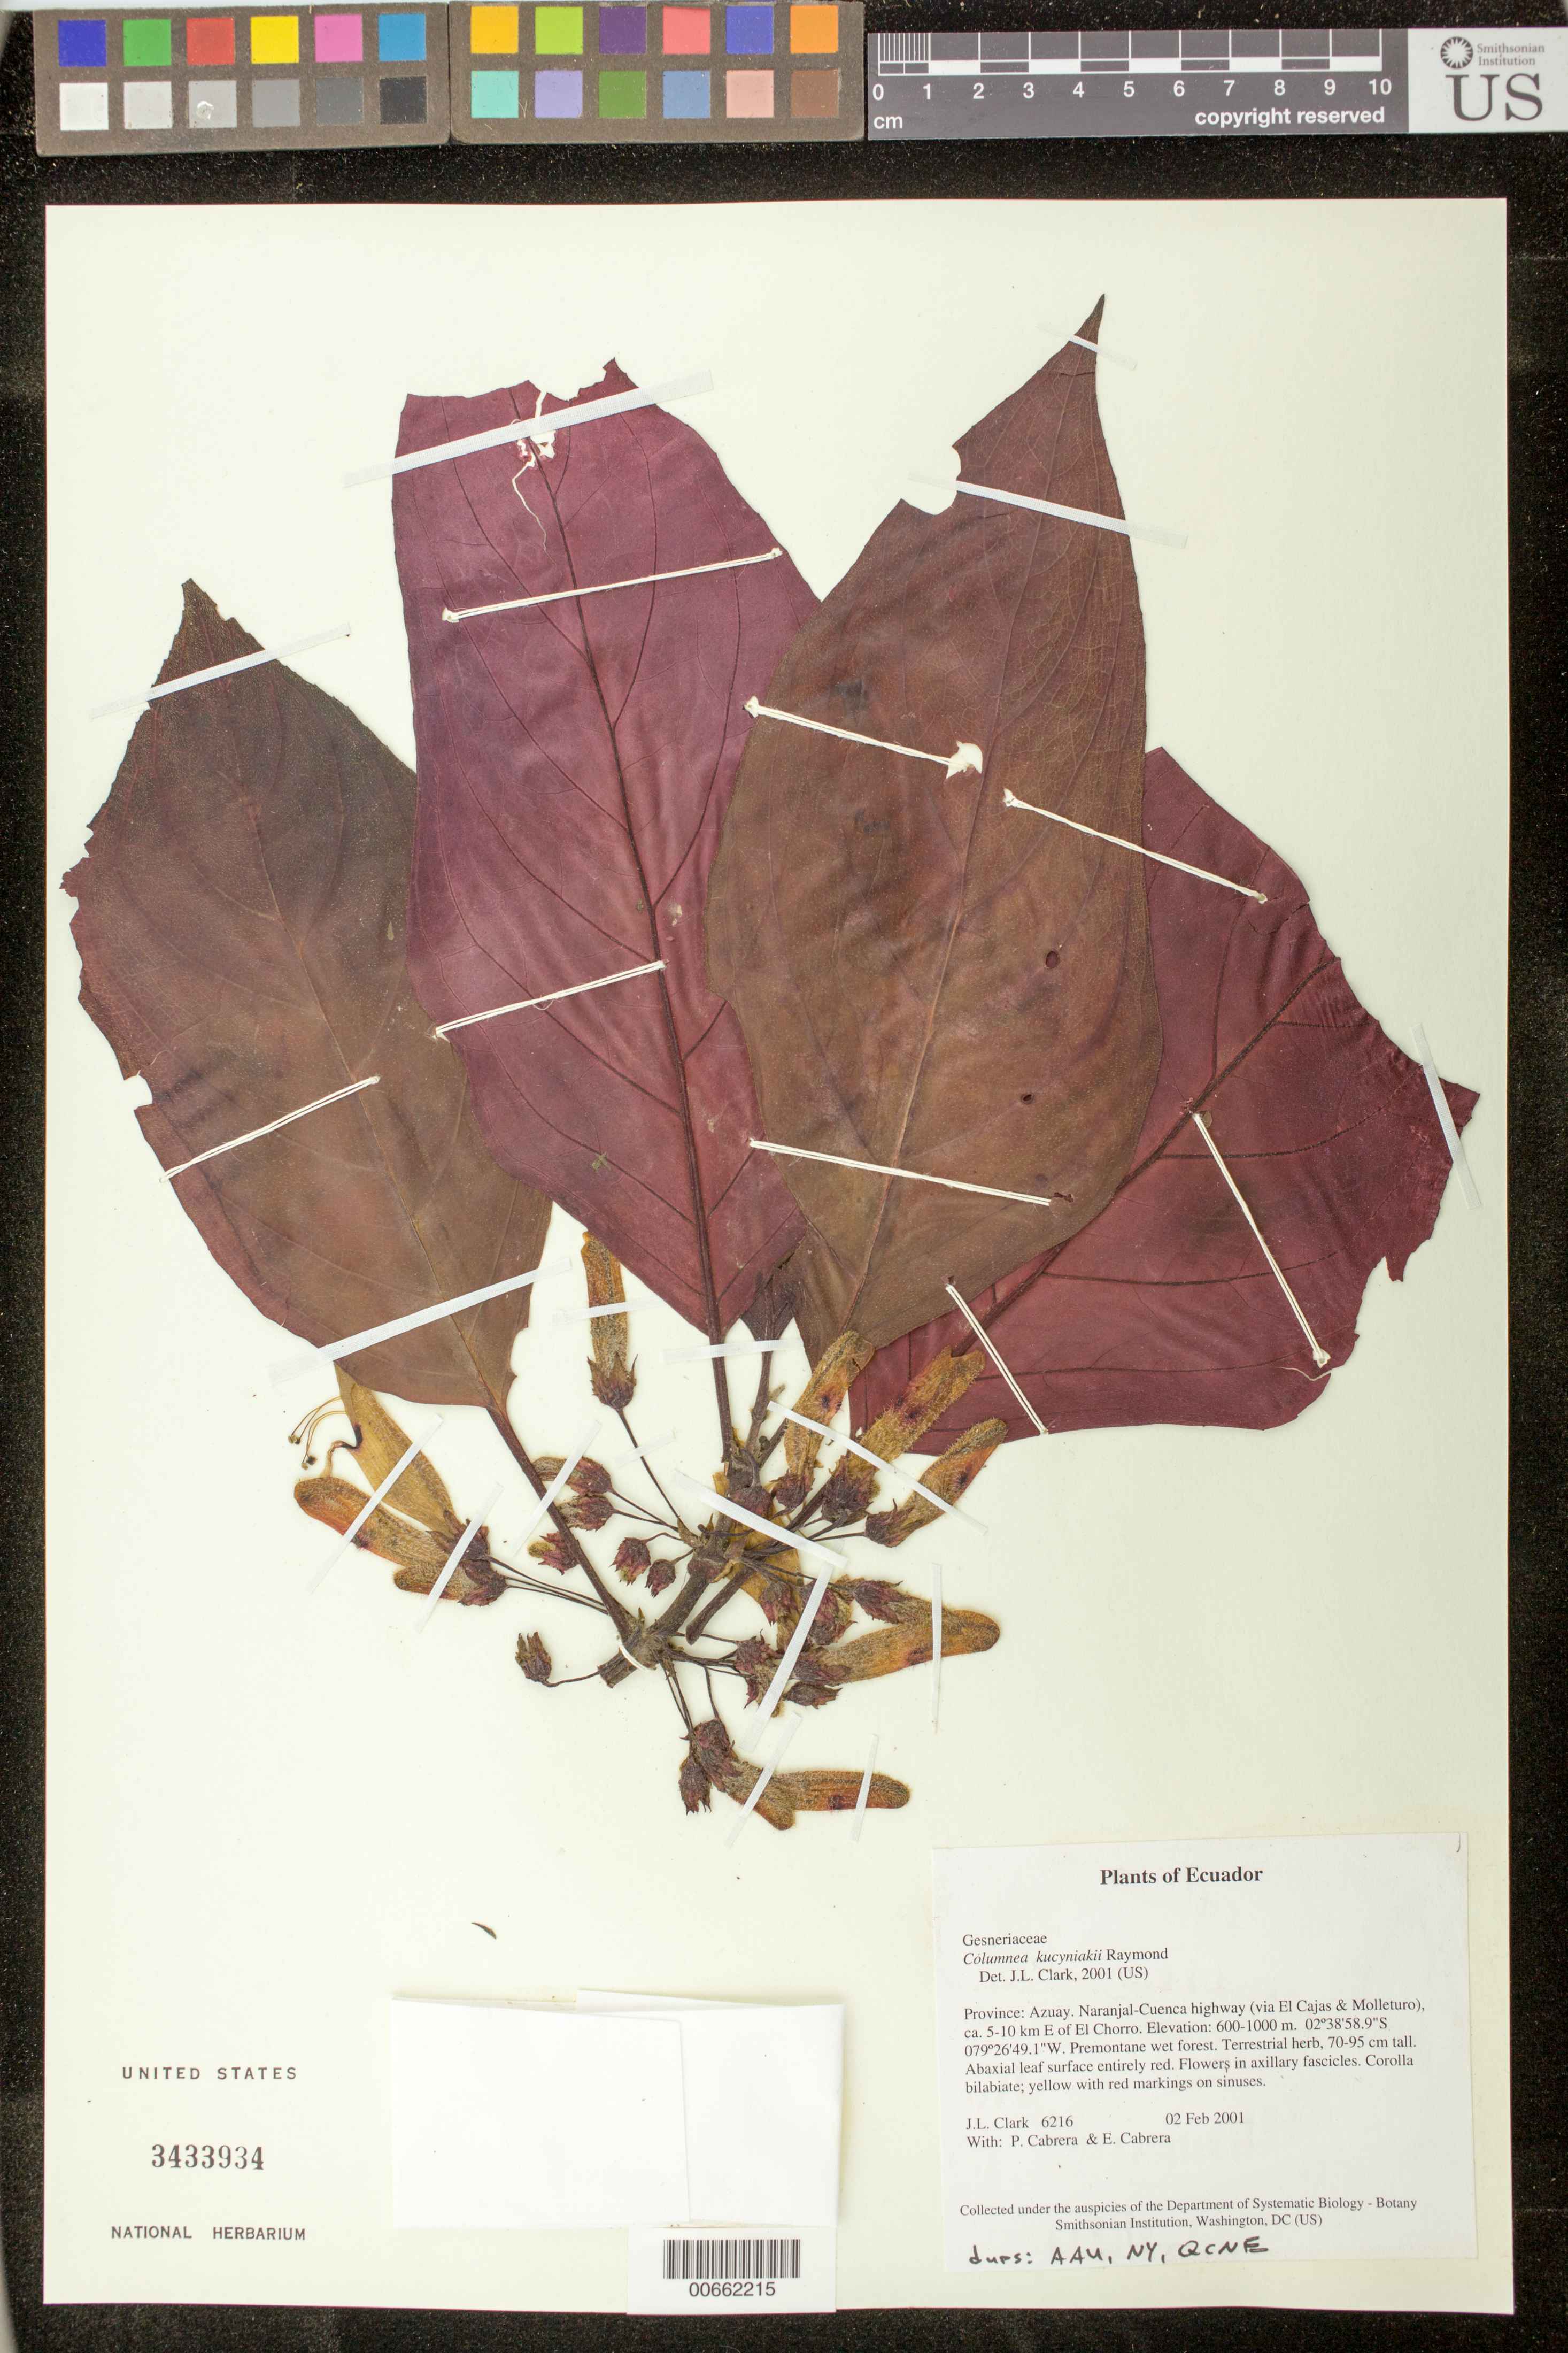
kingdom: Plantae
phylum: Tracheophyta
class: Magnoliopsida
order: Lamiales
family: Gesneriaceae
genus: Columnea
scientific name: Columnea kucyniakii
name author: Raymond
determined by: Clark, J. L., (SEL), The Marie Selby Botanical Garden (UNITED STATES)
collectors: J. L. Clark, P. Cabrera & E. Cabrera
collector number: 6216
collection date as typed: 02 Feb 2001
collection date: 2001-02-02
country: Ecuador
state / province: Azuay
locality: Naranjal-Cuenca highway (via El Cajas & Molleturo), ca. 5-10 km E of El Chorro.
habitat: Premontane wet forest.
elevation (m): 600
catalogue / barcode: US 3433934